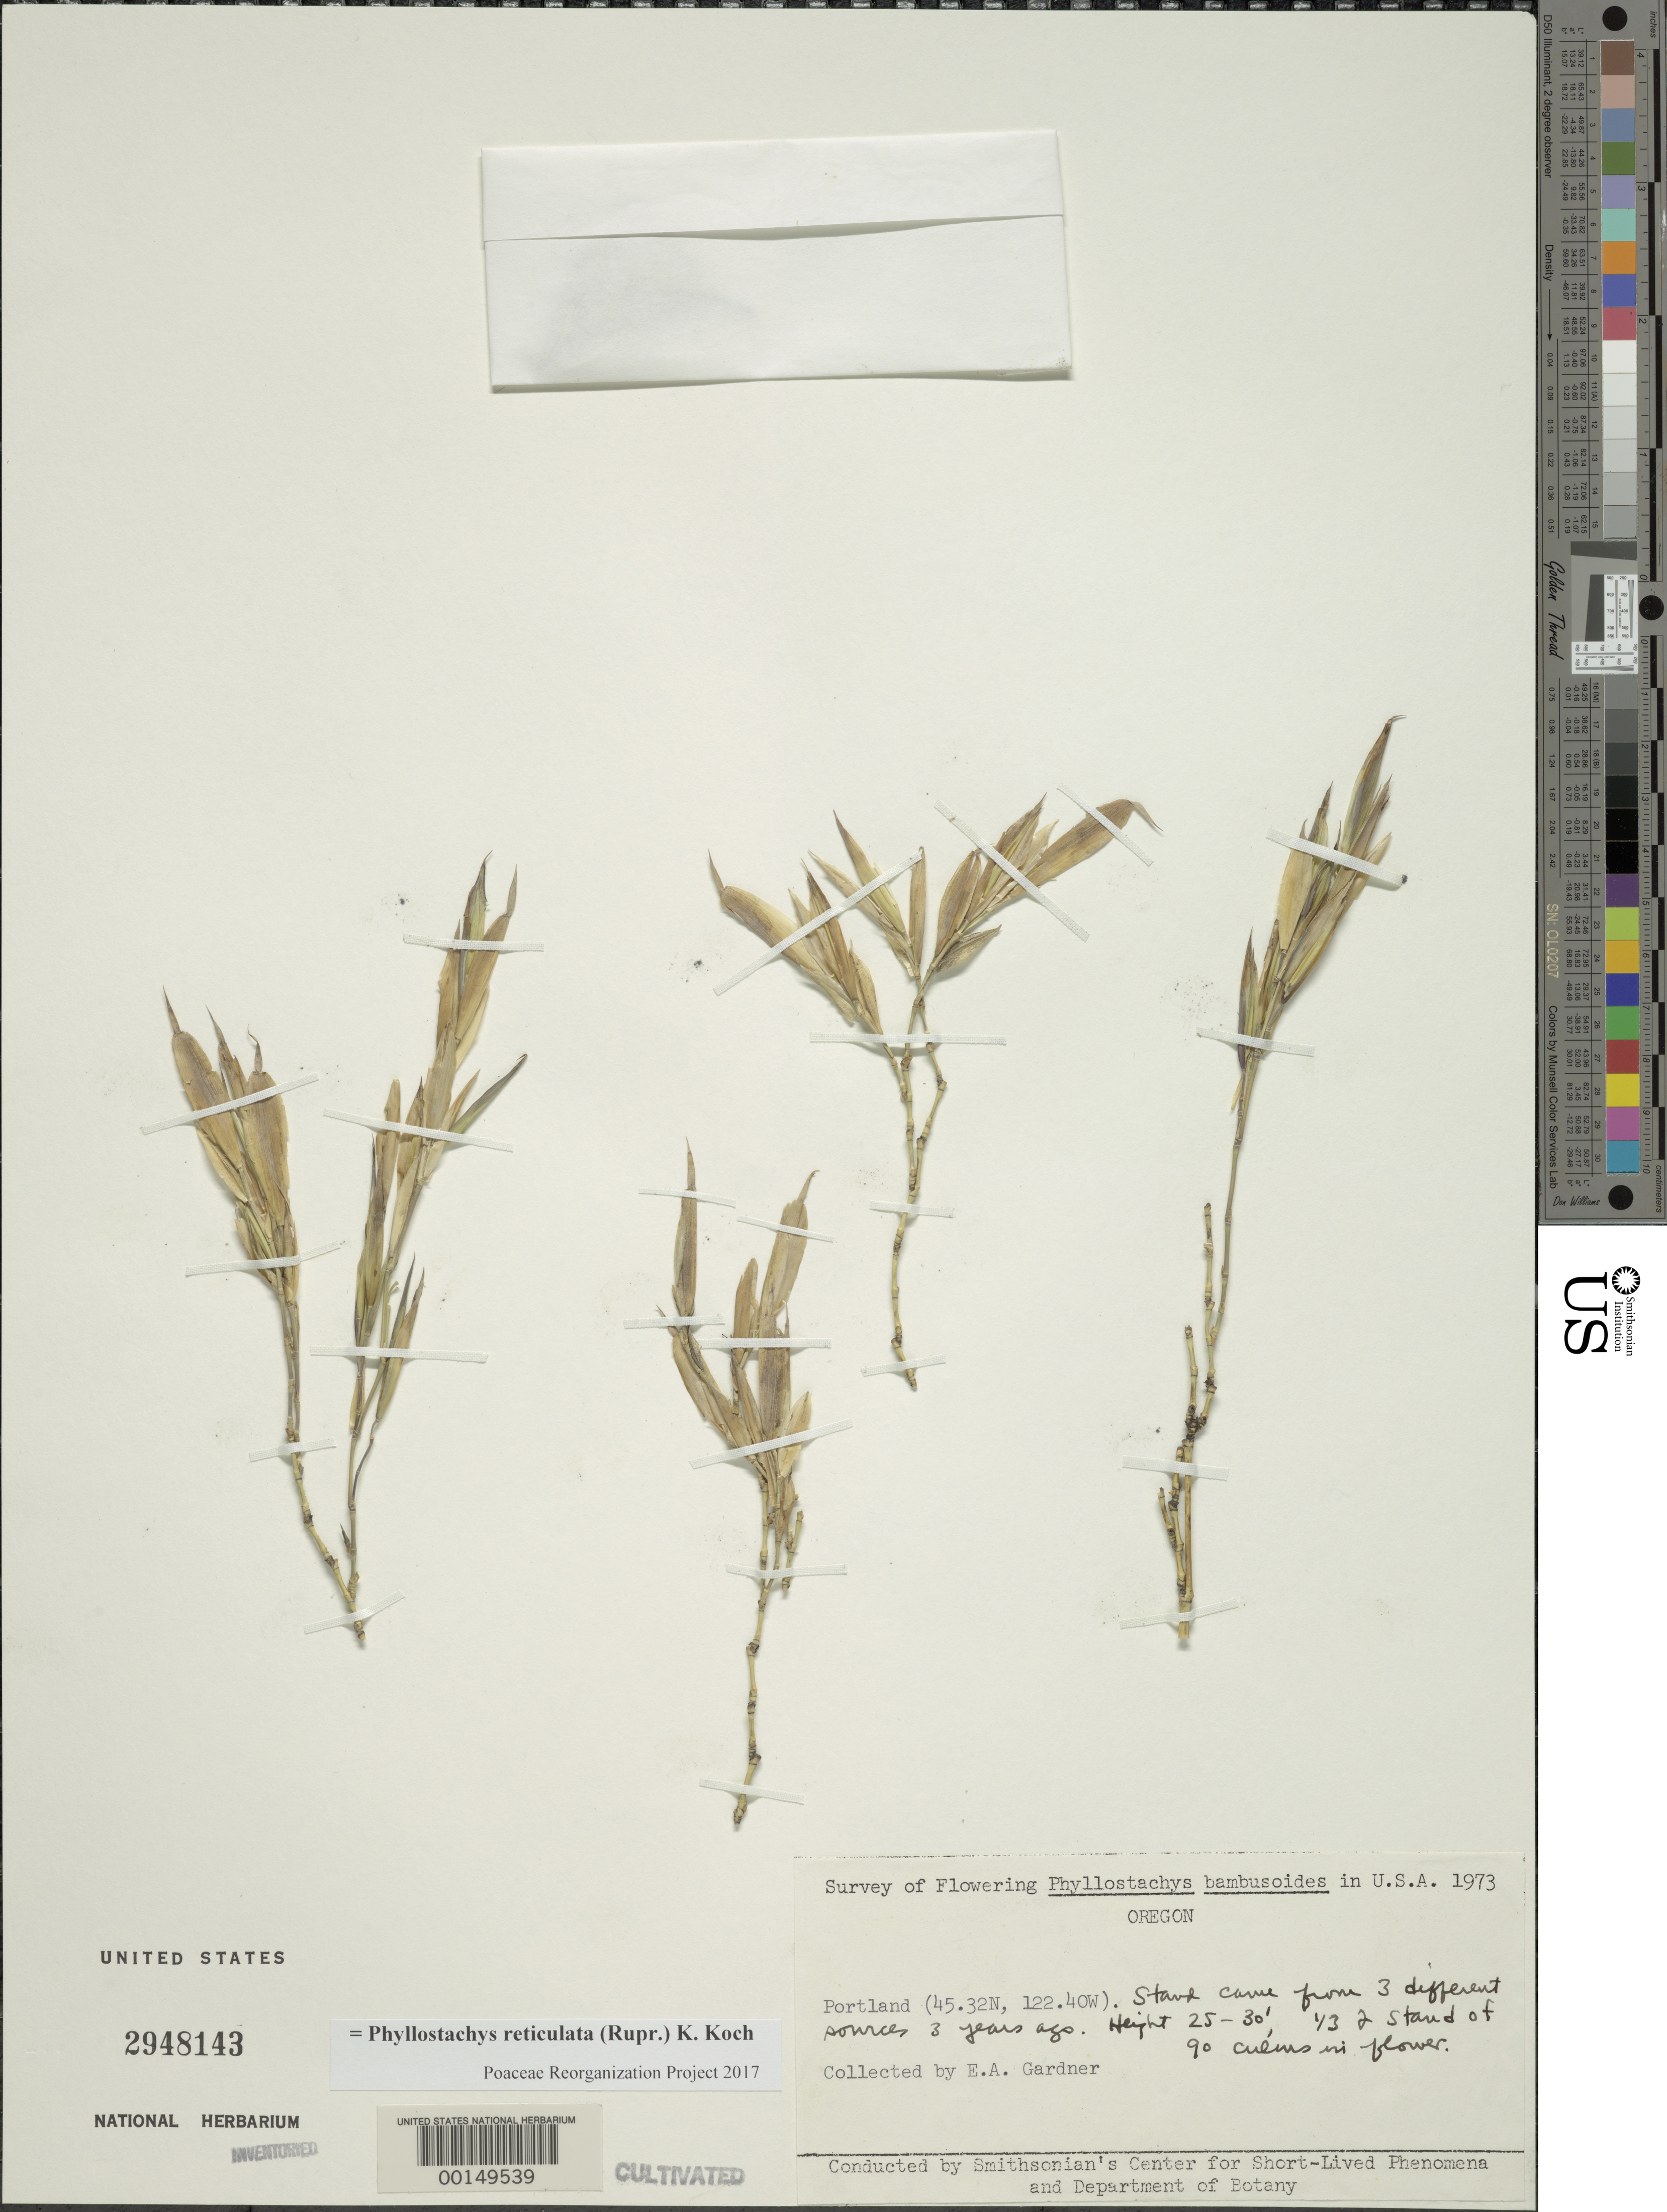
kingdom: Plantae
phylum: Tracheophyta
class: Liliopsida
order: Poales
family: Poaceae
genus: Phyllostachys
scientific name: Phyllostachys reticulata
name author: (Rupr.) K. Koch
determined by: Poaceae Reorganization Project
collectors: E. A. Gardner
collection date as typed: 1973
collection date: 1973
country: United States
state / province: Oregon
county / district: Multnomah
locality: Portland, lat. 45.32n: long. 122.40w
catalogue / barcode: US 2948143